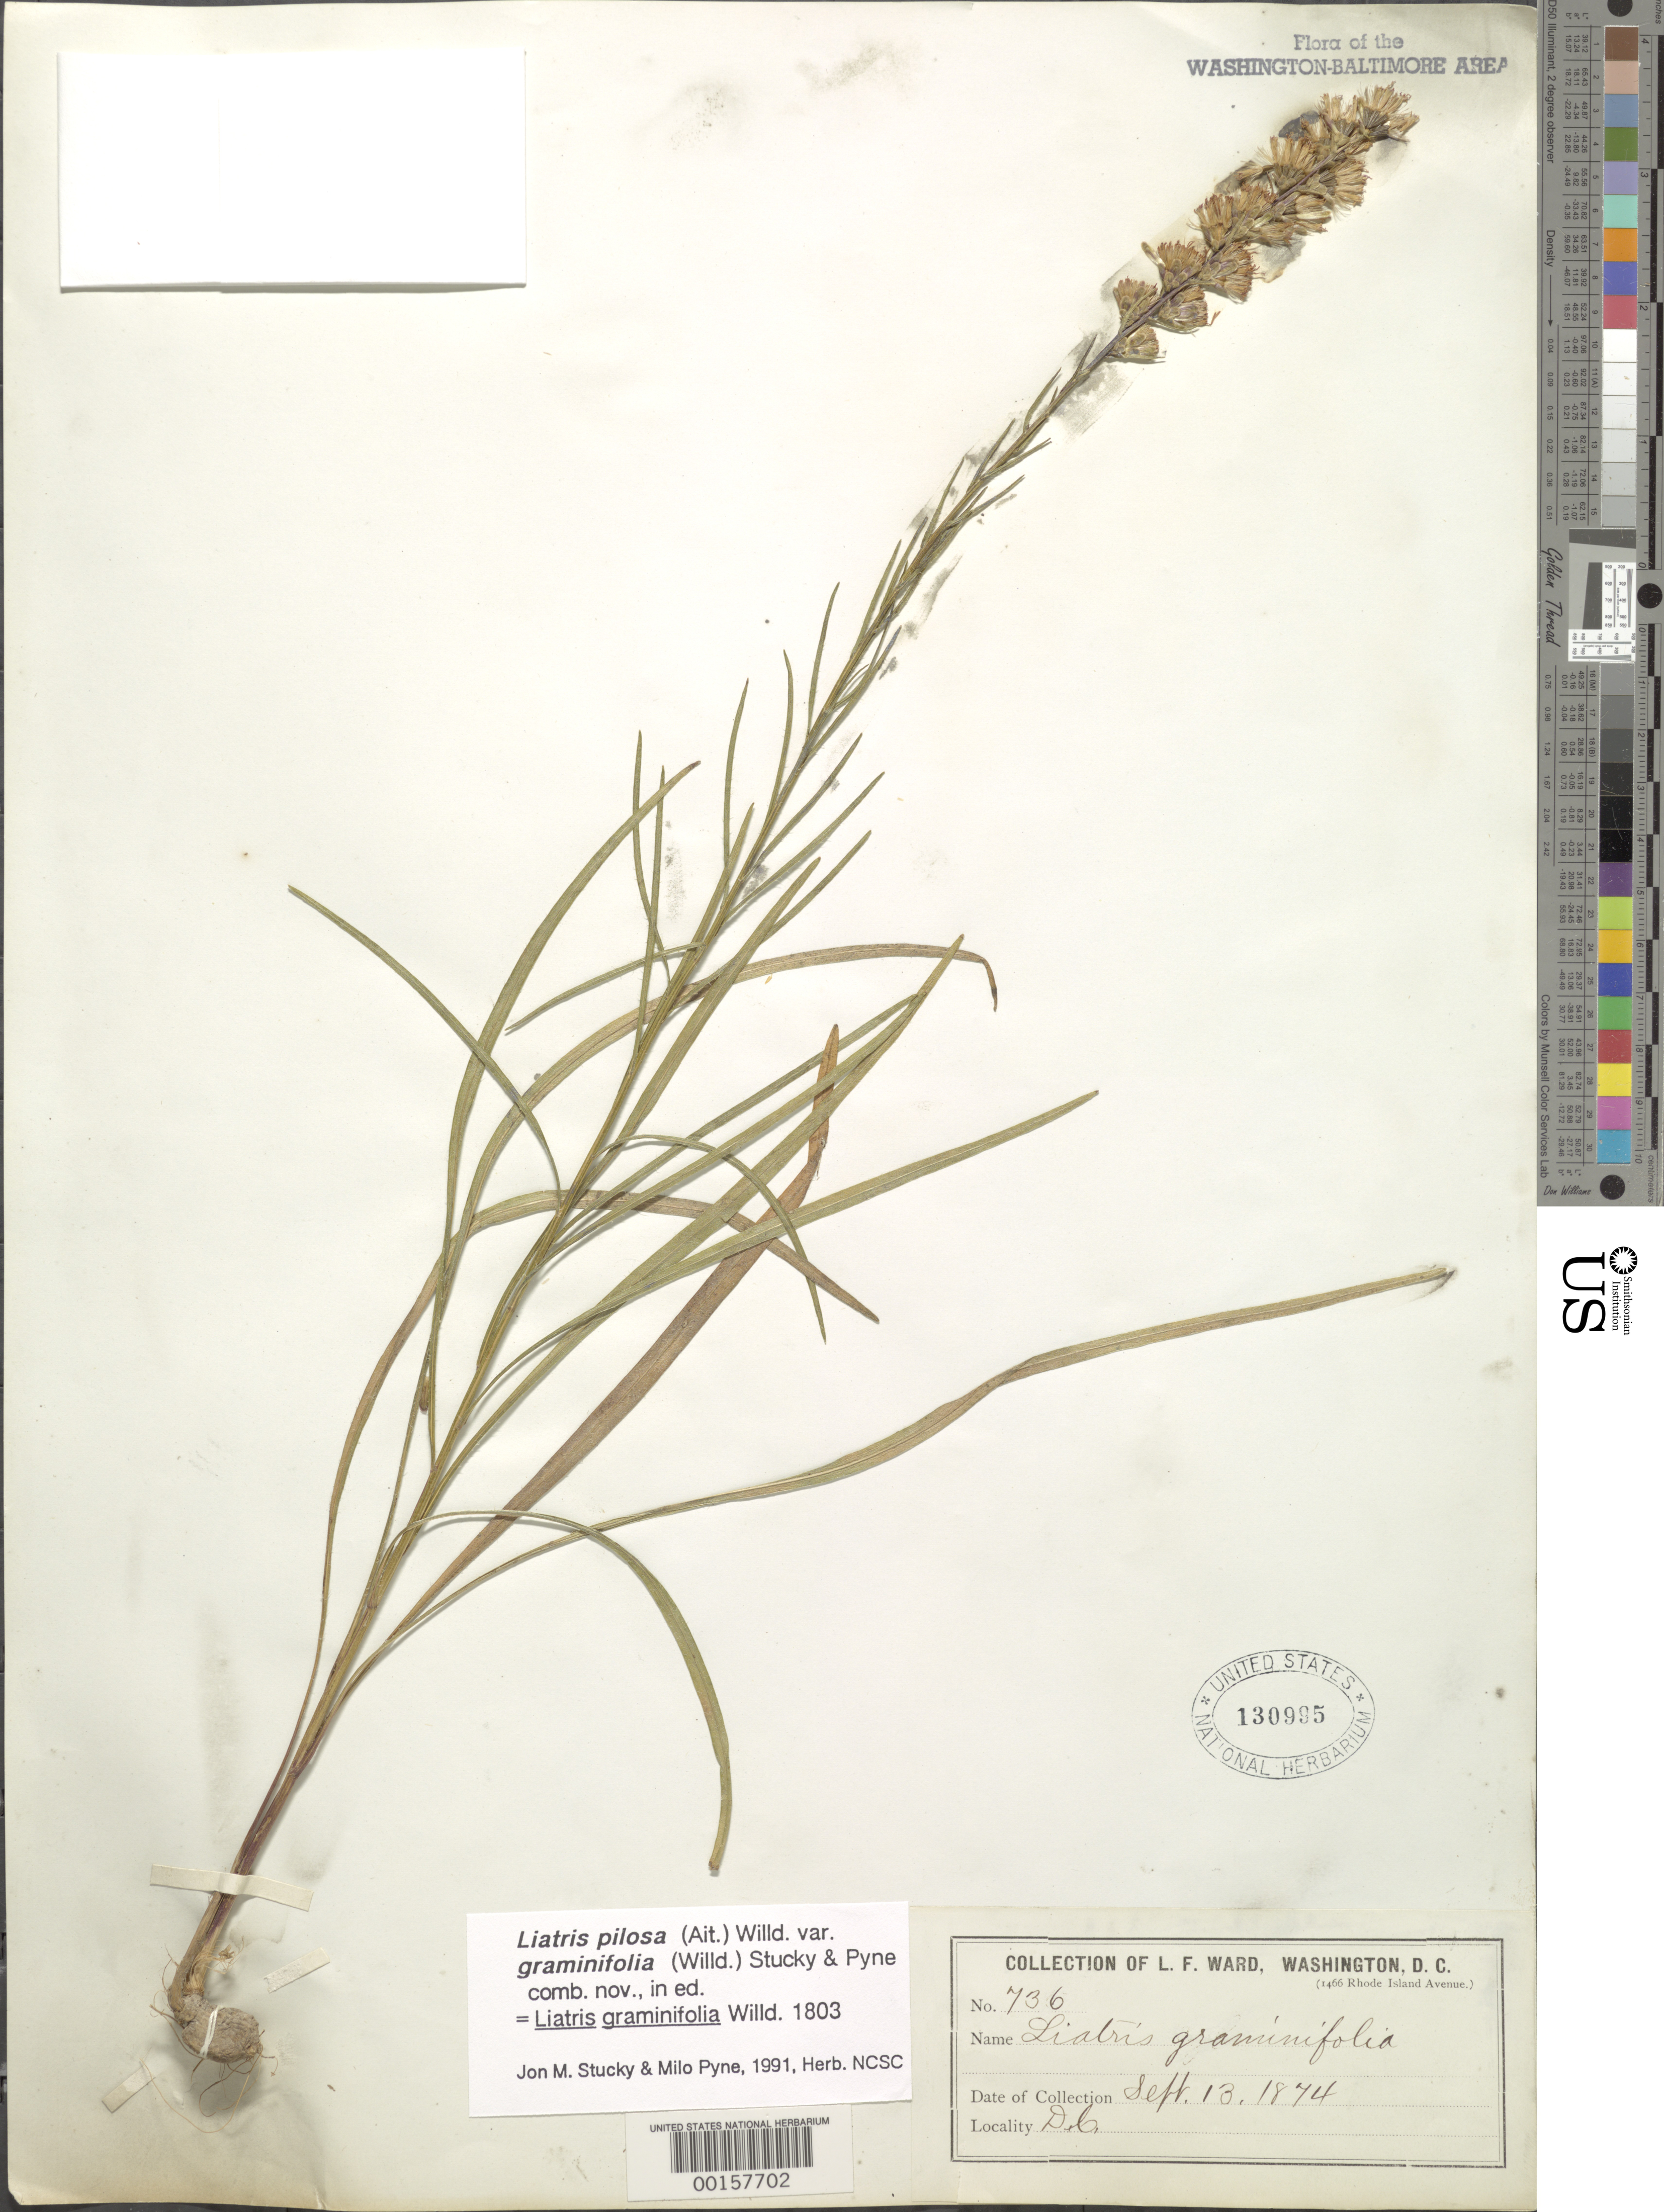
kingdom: Plantae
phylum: Tracheophyta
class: Magnoliopsida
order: Asterales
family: Asteraceae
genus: Liatris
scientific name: Liatris pilosa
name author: (Aiton) Willd.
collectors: L. F. Ward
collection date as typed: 13 Sep 1874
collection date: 1874-09-13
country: United States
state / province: District of Columbia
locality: Washington DC Area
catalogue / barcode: US 130995